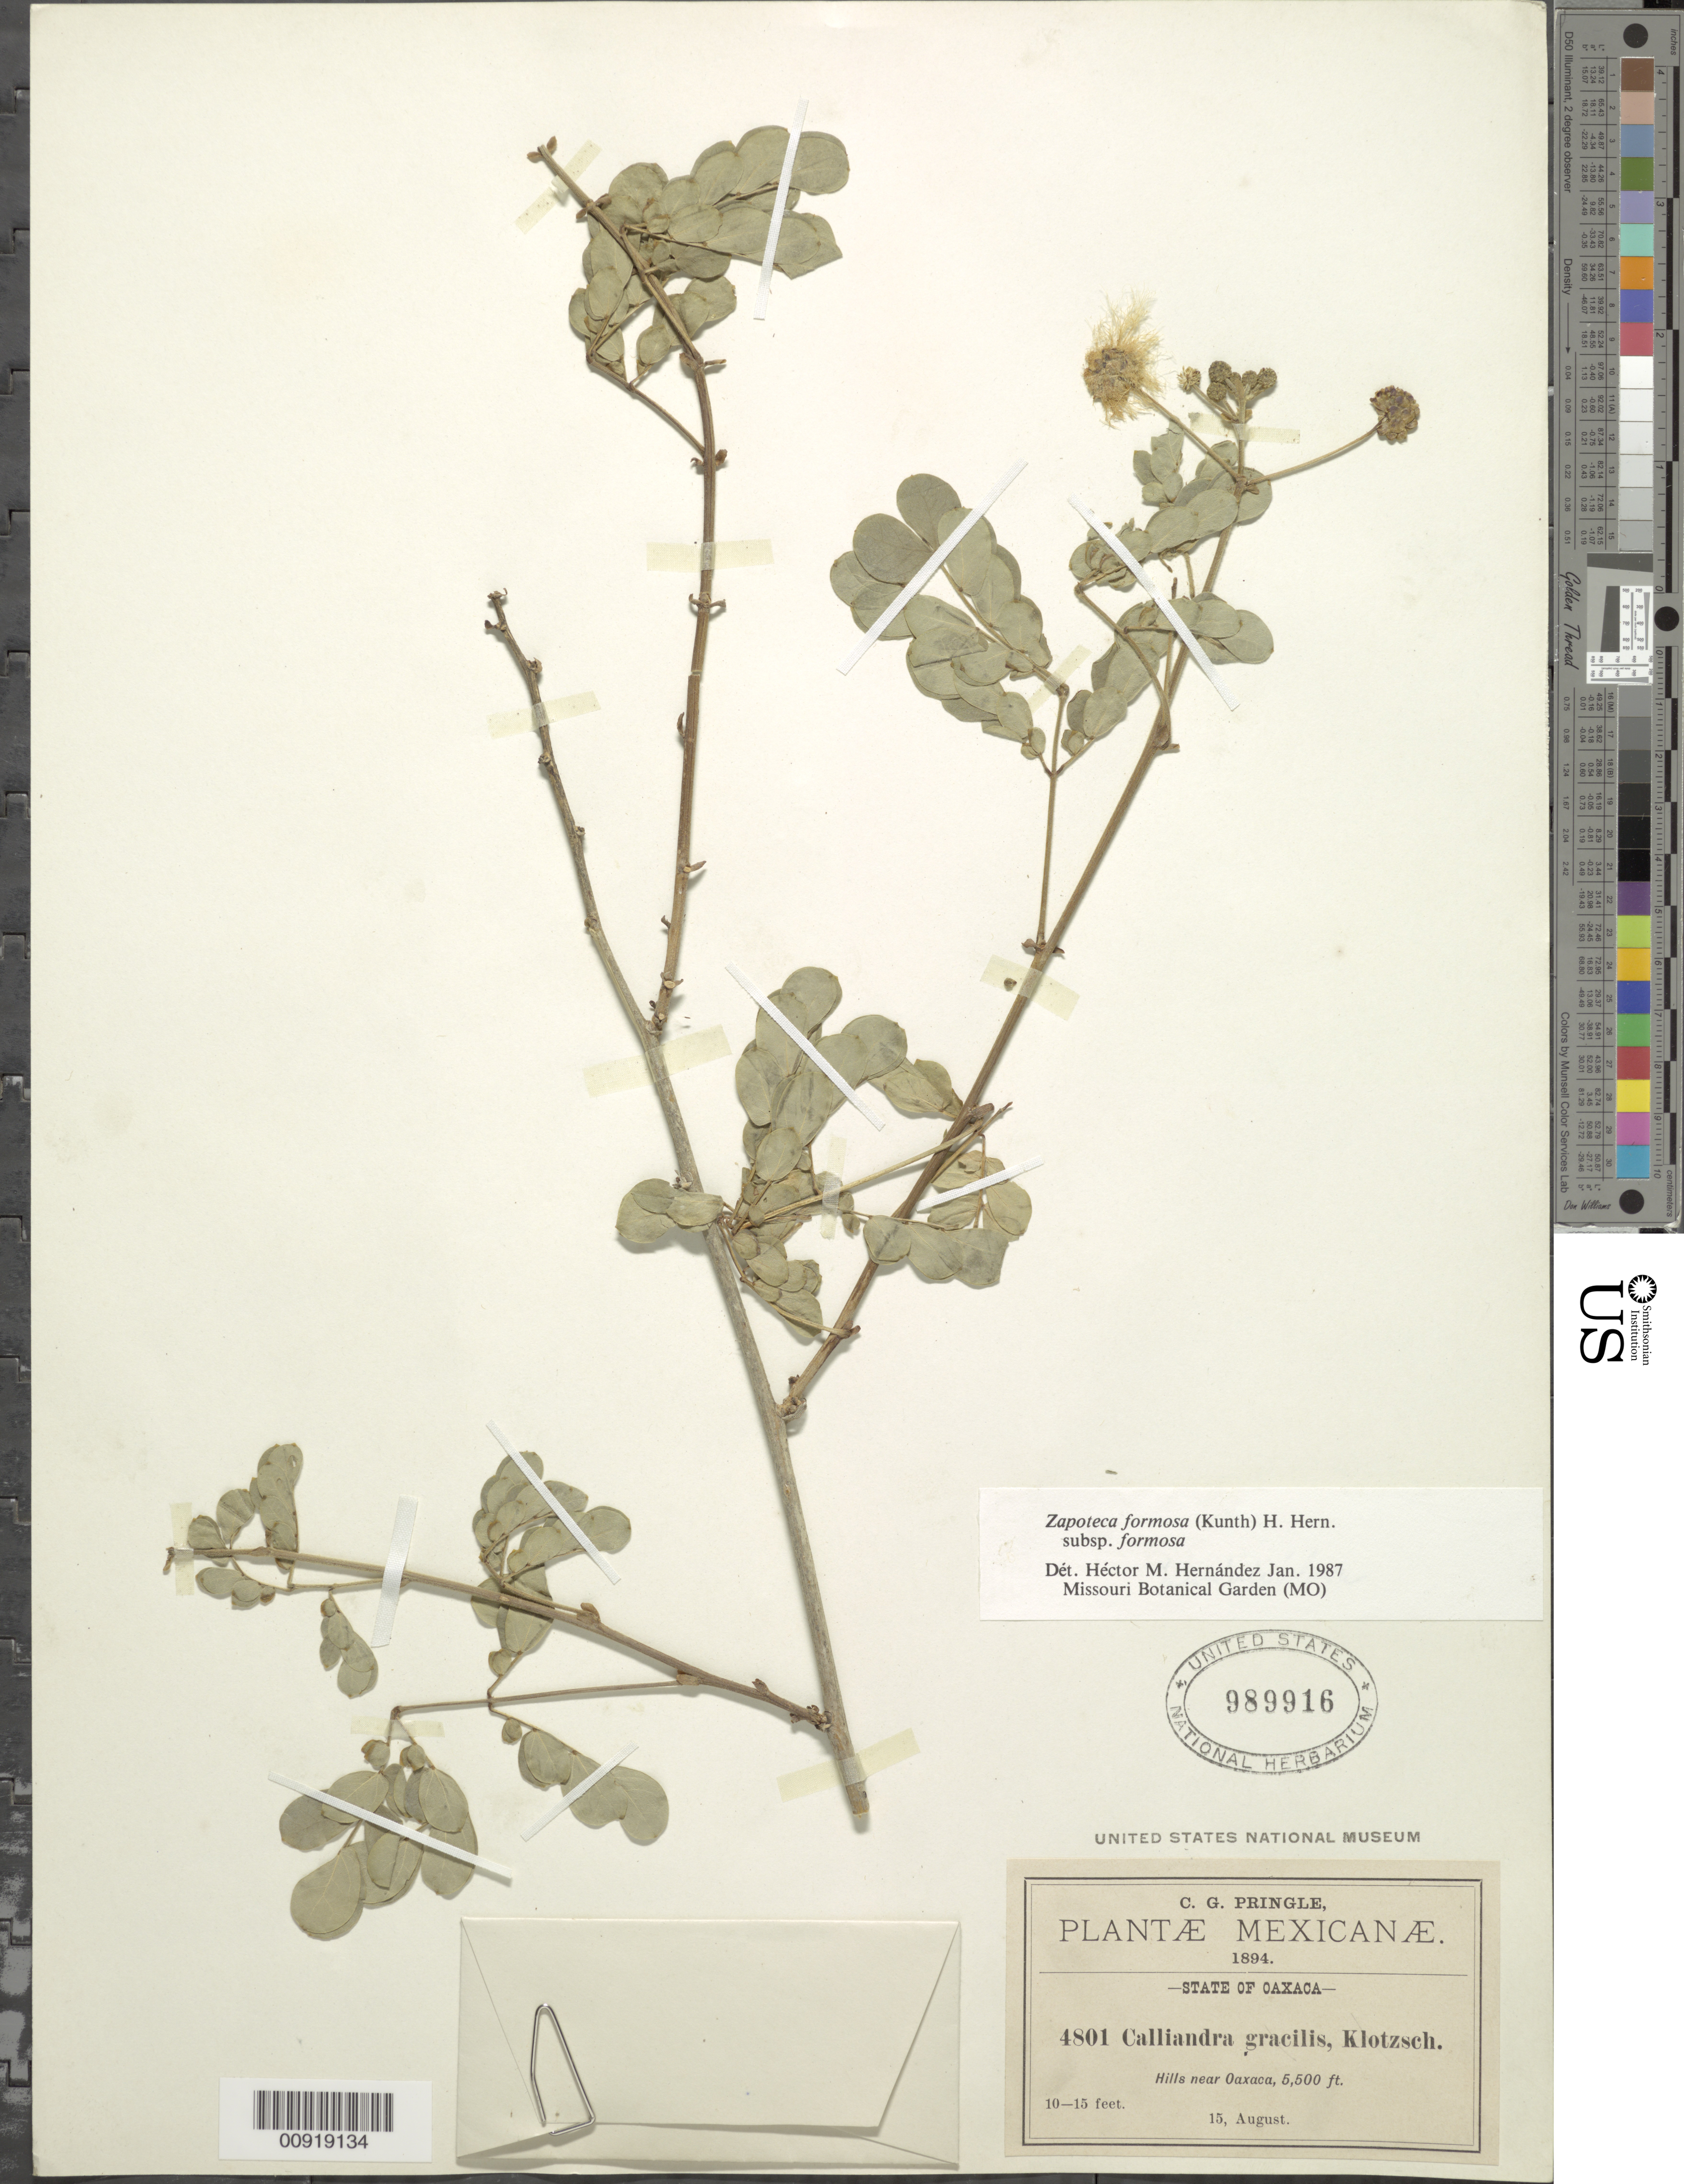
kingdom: Plantae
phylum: Tracheophyta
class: Magnoliopsida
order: Fabales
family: Fabaceae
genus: Zapoteca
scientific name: Zapoteca formosa subsp. formosa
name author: (Kunth) H.M. Hern.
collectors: C. G. Pringle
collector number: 4801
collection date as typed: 15 Aug 1894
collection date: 1894-08-15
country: Mexico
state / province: Oaxaca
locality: Hills near Oaxaca.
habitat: Hills.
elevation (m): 1676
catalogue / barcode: US 989916